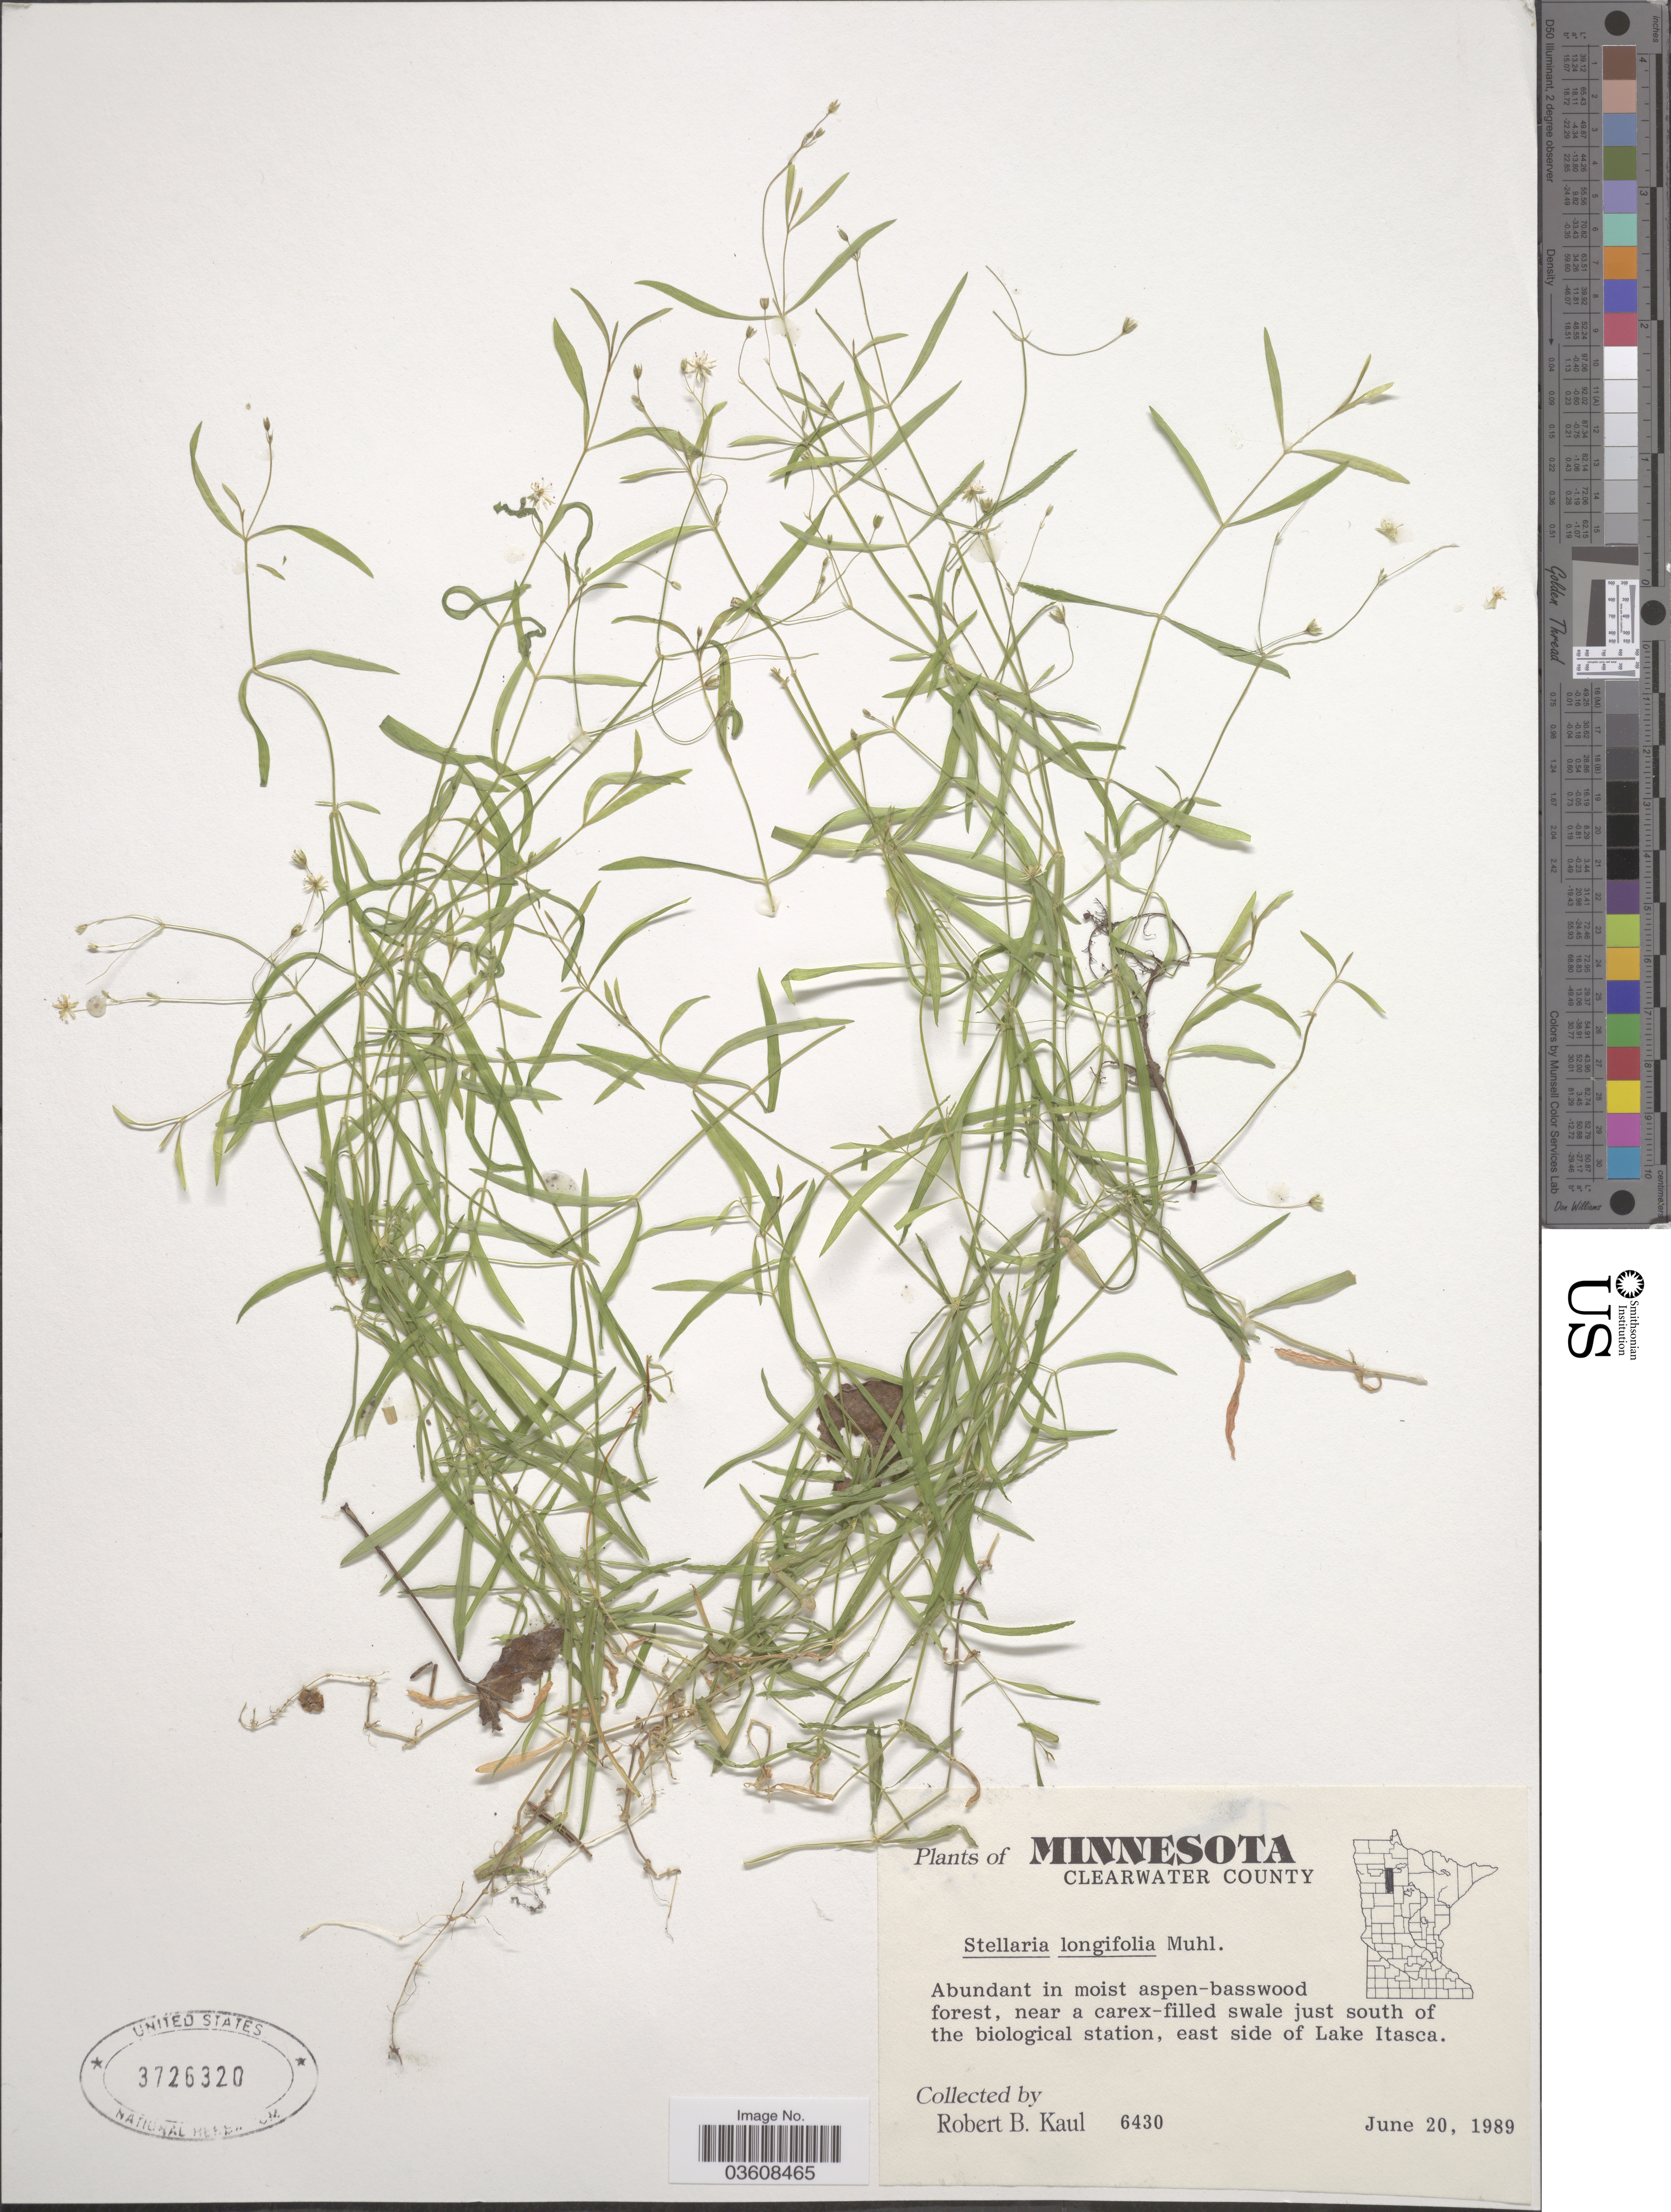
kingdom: Plantae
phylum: Tracheophyta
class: Magnoliopsida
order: Caryophyllales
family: Caryophyllaceae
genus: Stellaria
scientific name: Stellaria longifolia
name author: Muhl. ex Willd.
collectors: R. Kaul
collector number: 6430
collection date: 1989-06-20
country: United States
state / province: Minnesota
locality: Clearwater County. Just south of the biological station, east side of Lake Itasca.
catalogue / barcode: US 3726320